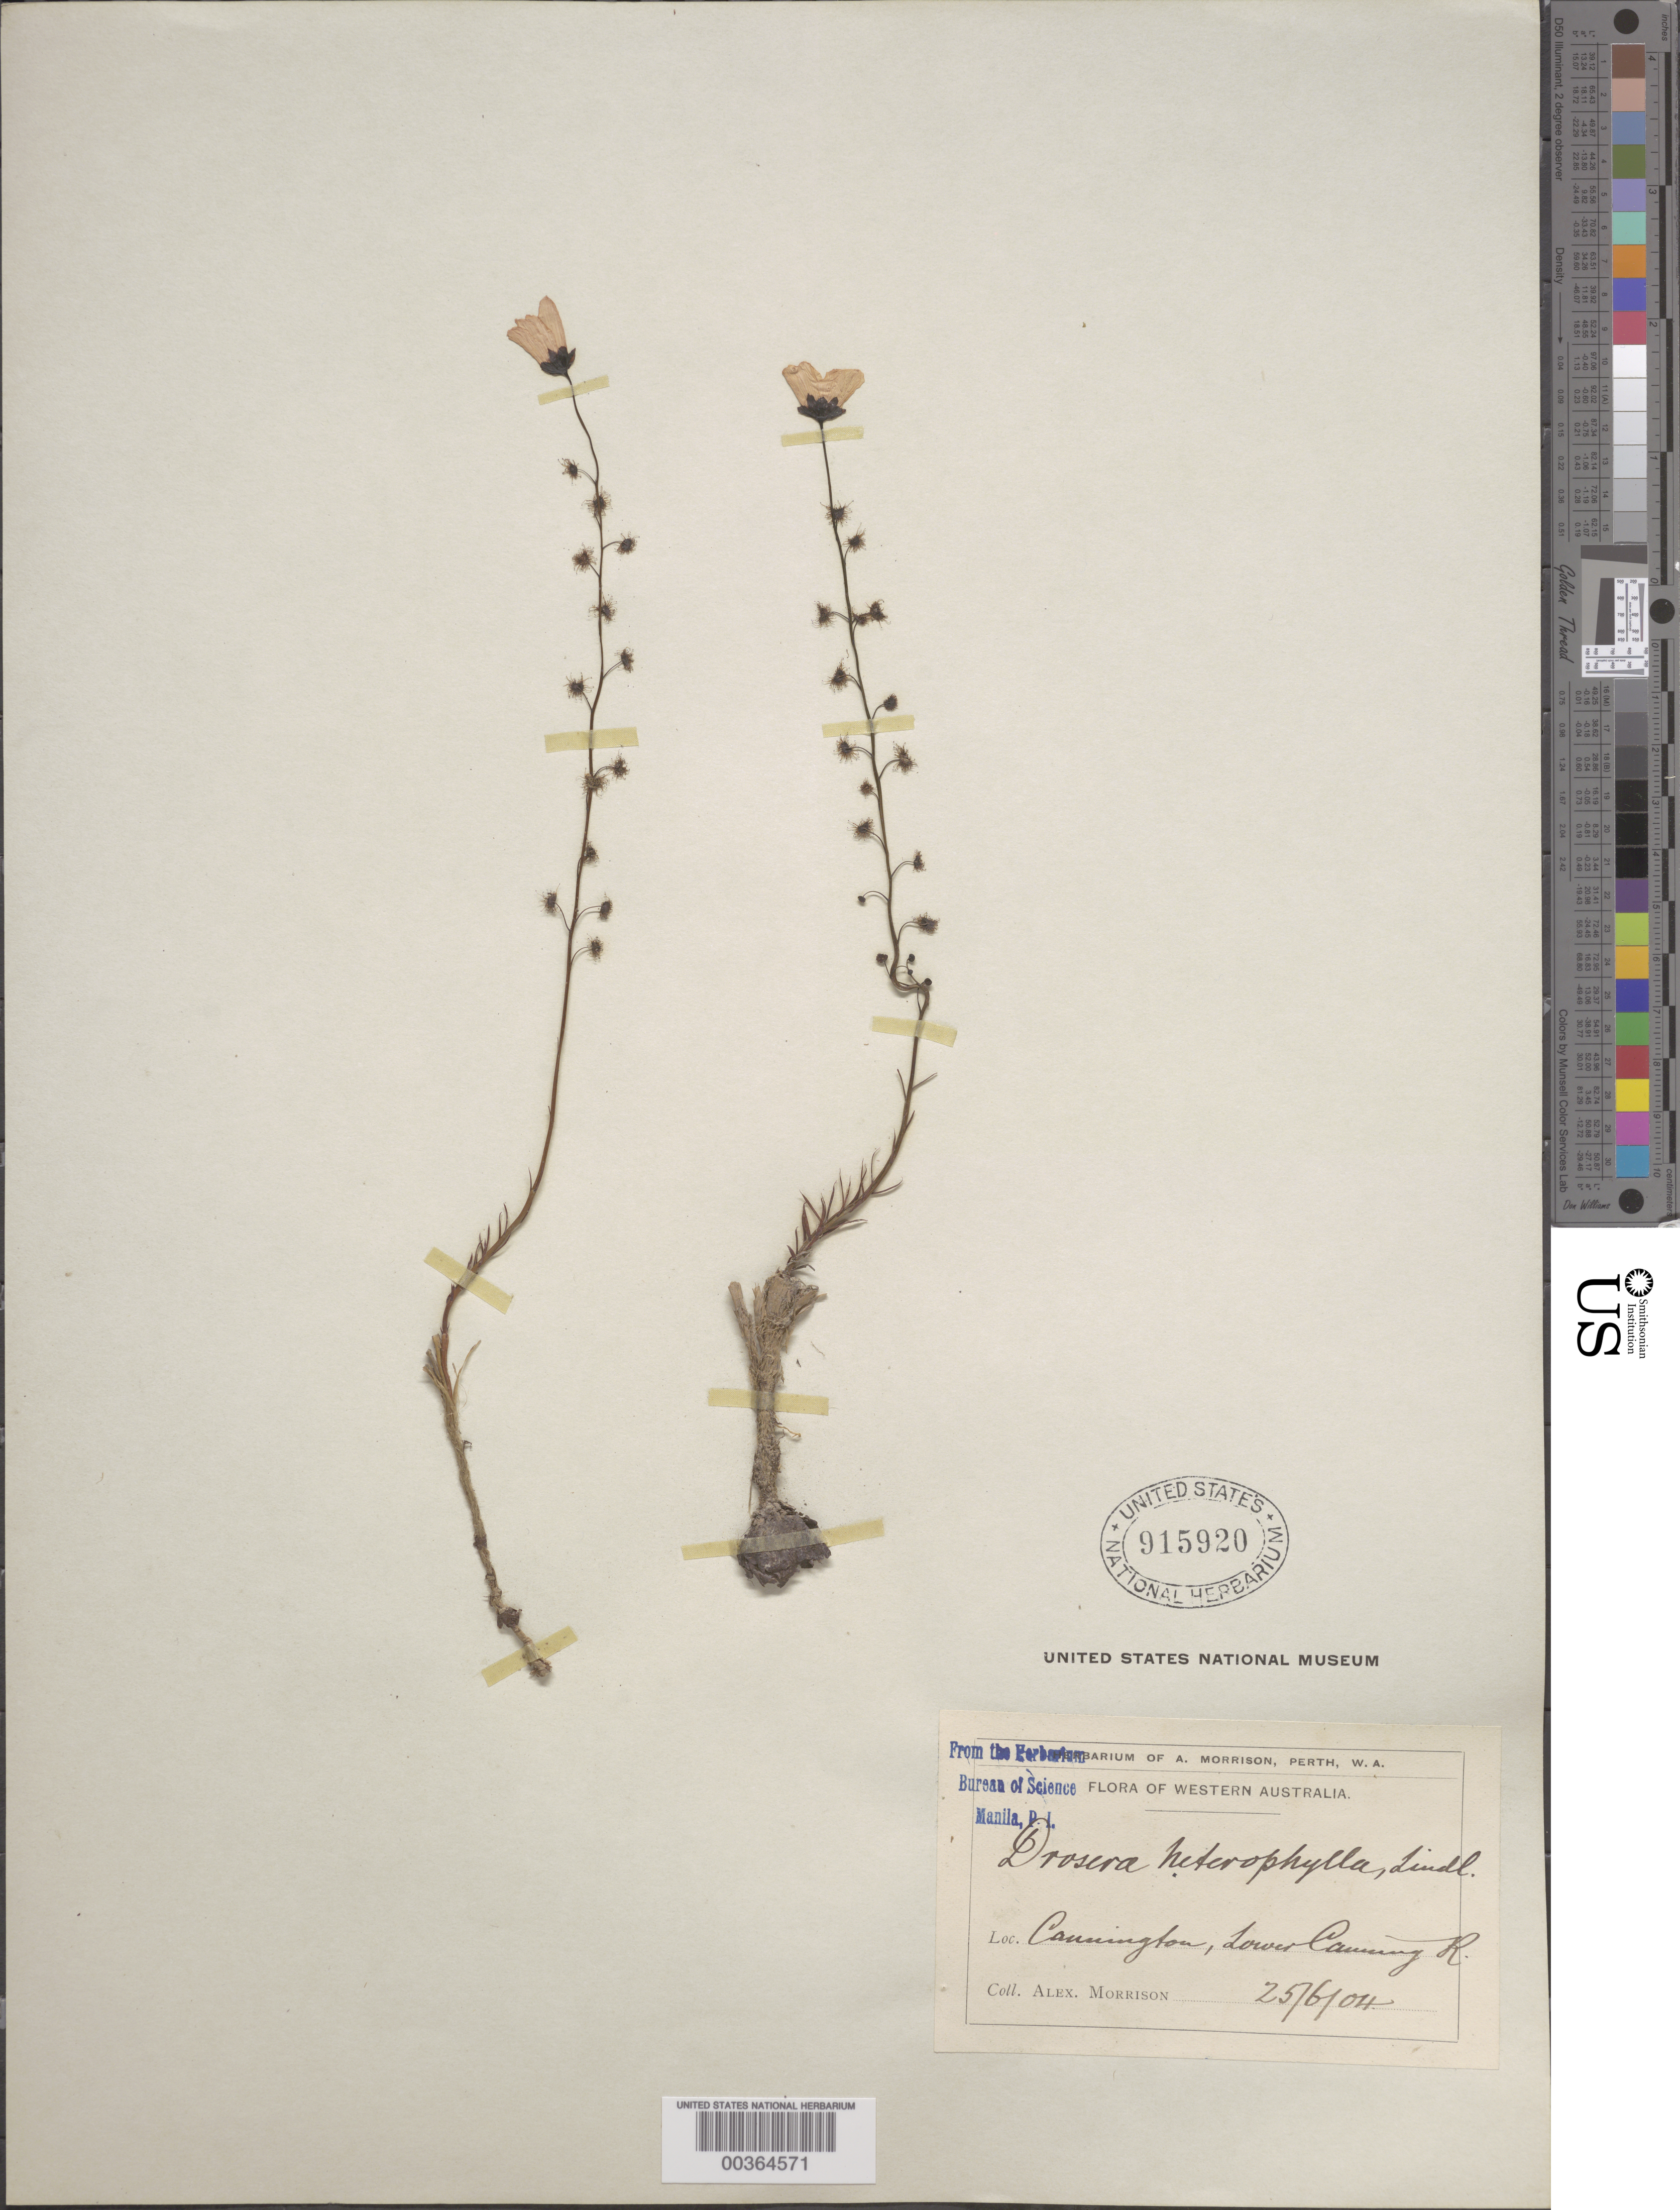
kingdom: Plantae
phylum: Tracheophyta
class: Magnoliopsida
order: Caryophyllales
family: Droseraceae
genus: Drosera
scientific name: Drosera heterophylla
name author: Lindl.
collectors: A. Morrison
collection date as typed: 25 Jun 1904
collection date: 1904-06-25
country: Australia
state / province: Western Australia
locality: Lower canning river, cannington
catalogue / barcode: US 915920